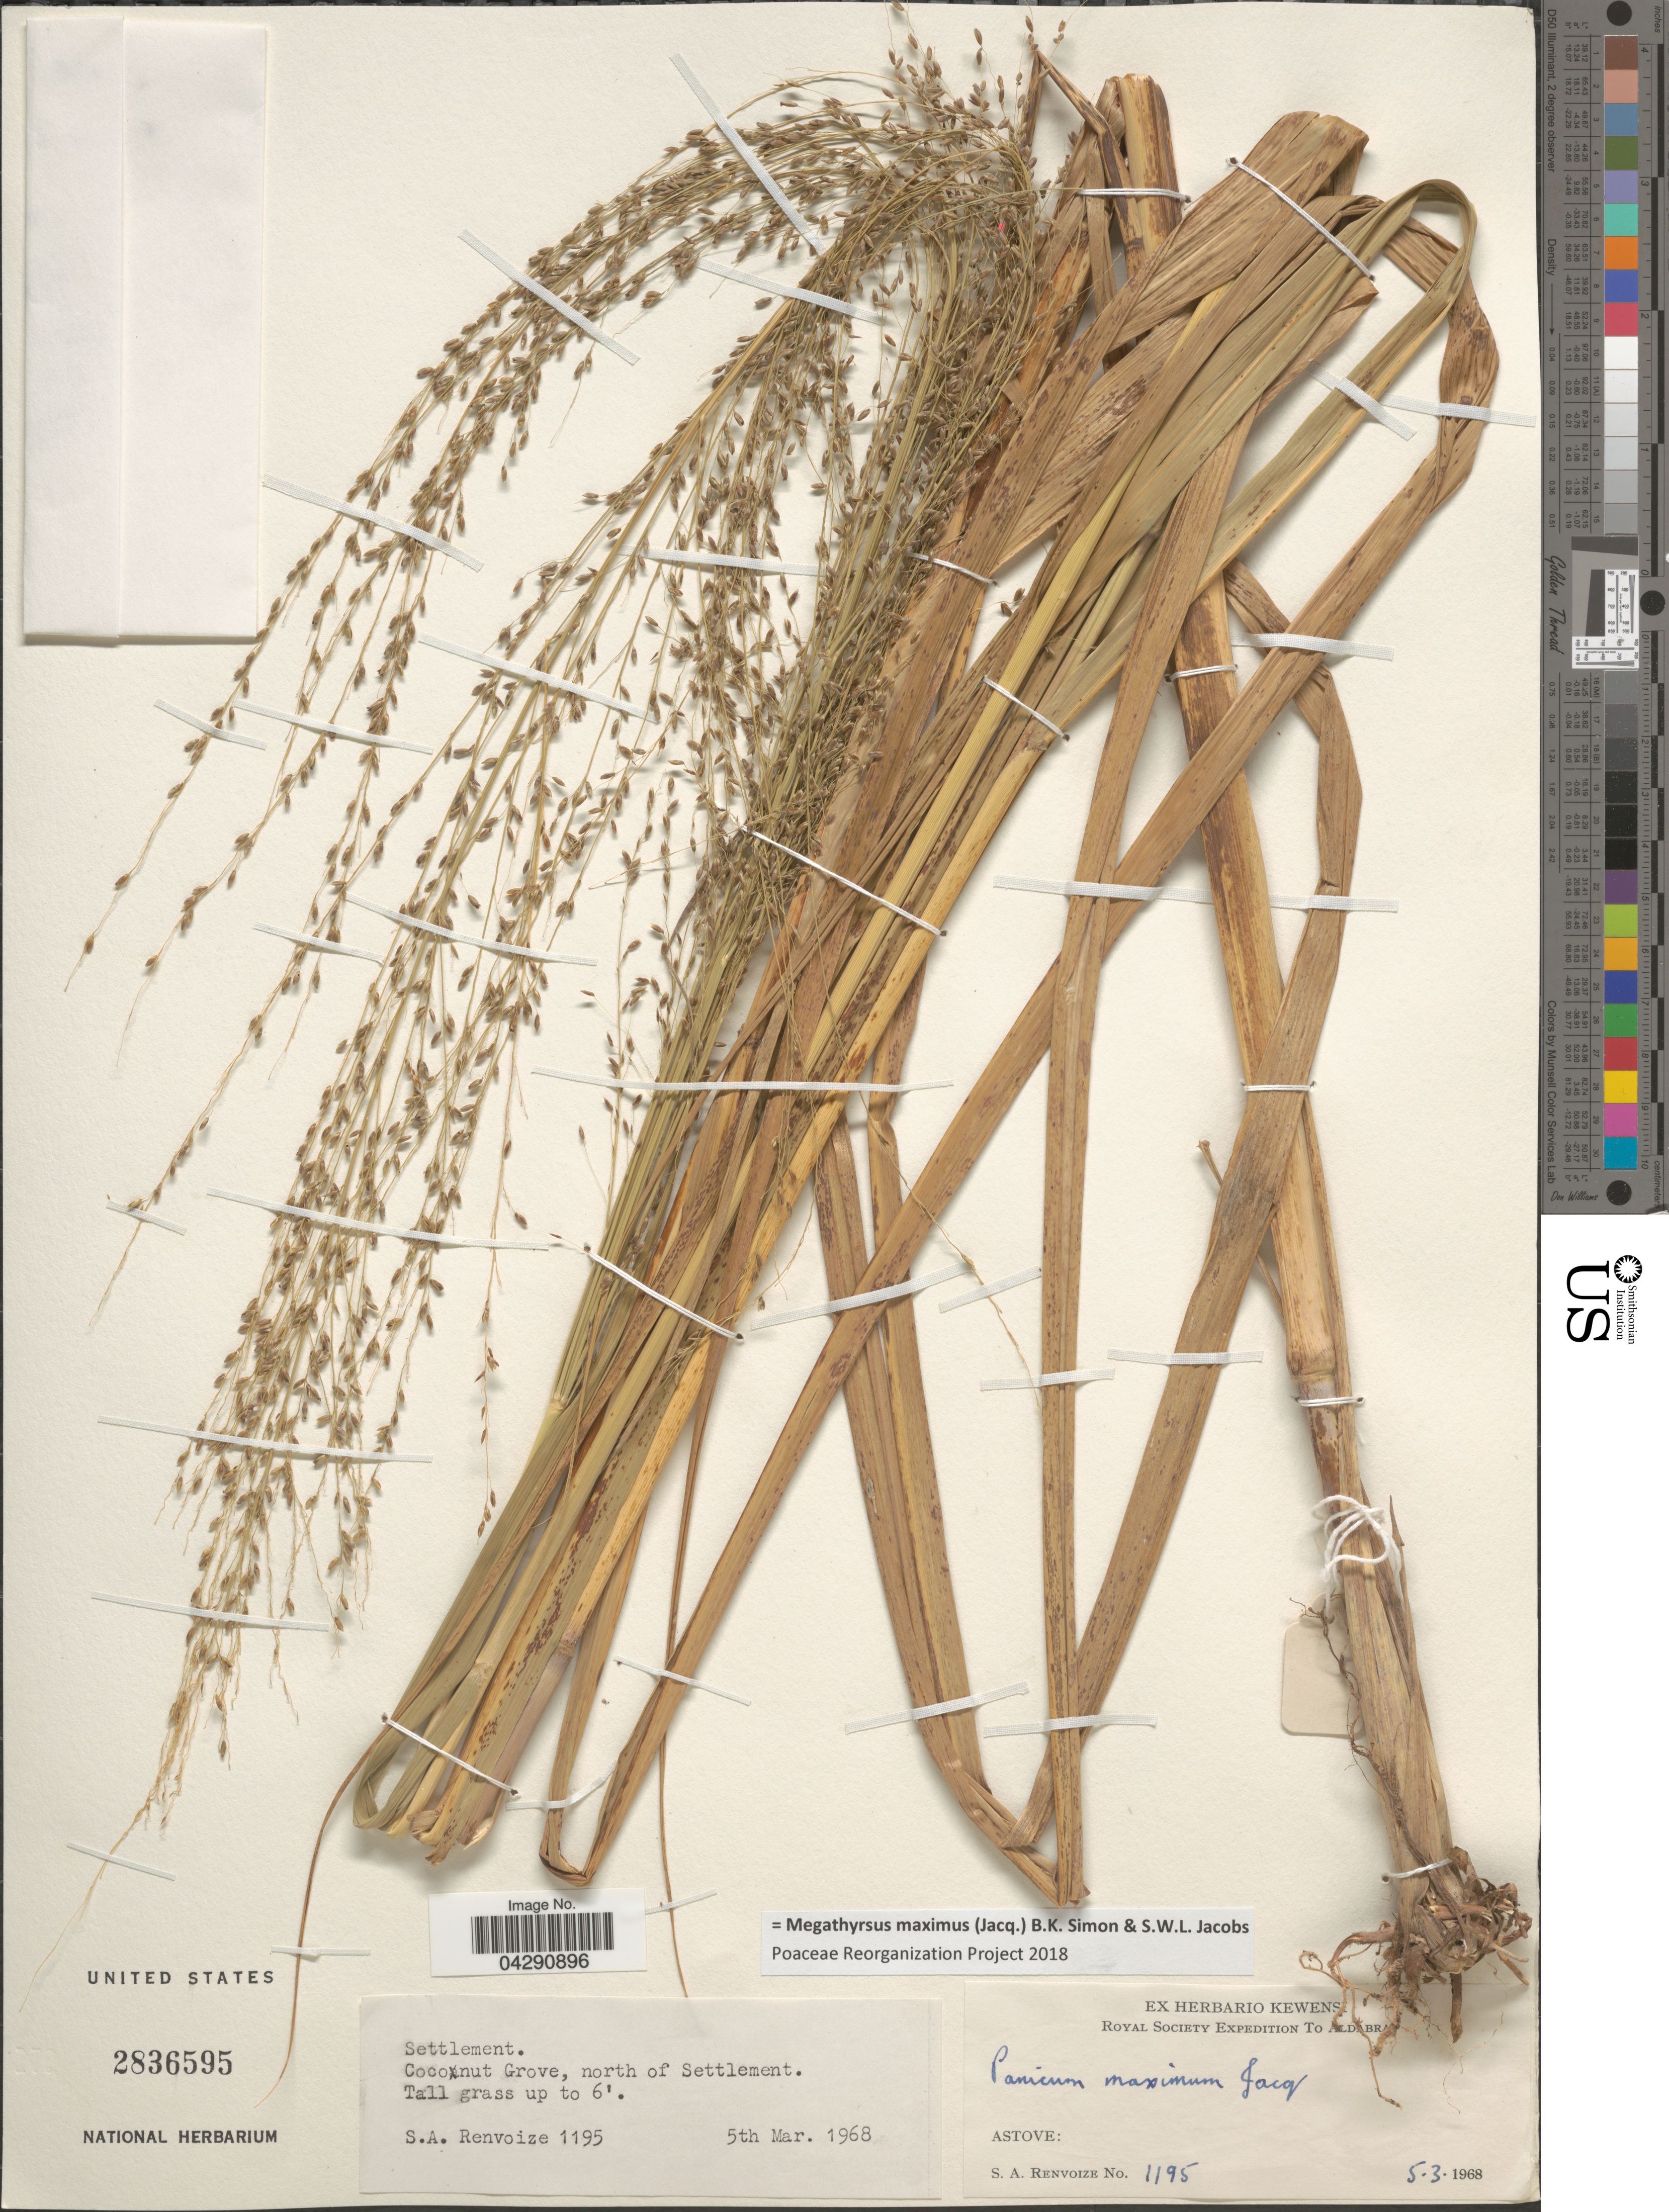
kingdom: Plantae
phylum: Tracheophyta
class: Liliopsida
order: Poales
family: Poaceae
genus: Megathyrsus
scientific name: Megathyrsus maximus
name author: (Jacq.) B.K. Simon & S.W.L. Jacobs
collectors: S. A. Renvoize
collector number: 1195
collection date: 1968-03-05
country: Seychelles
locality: Settlement. Coconut Grove, north of Settlement. Royal Society Expedition to Aldabra [interpreted]. Astove.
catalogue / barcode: US 2836595